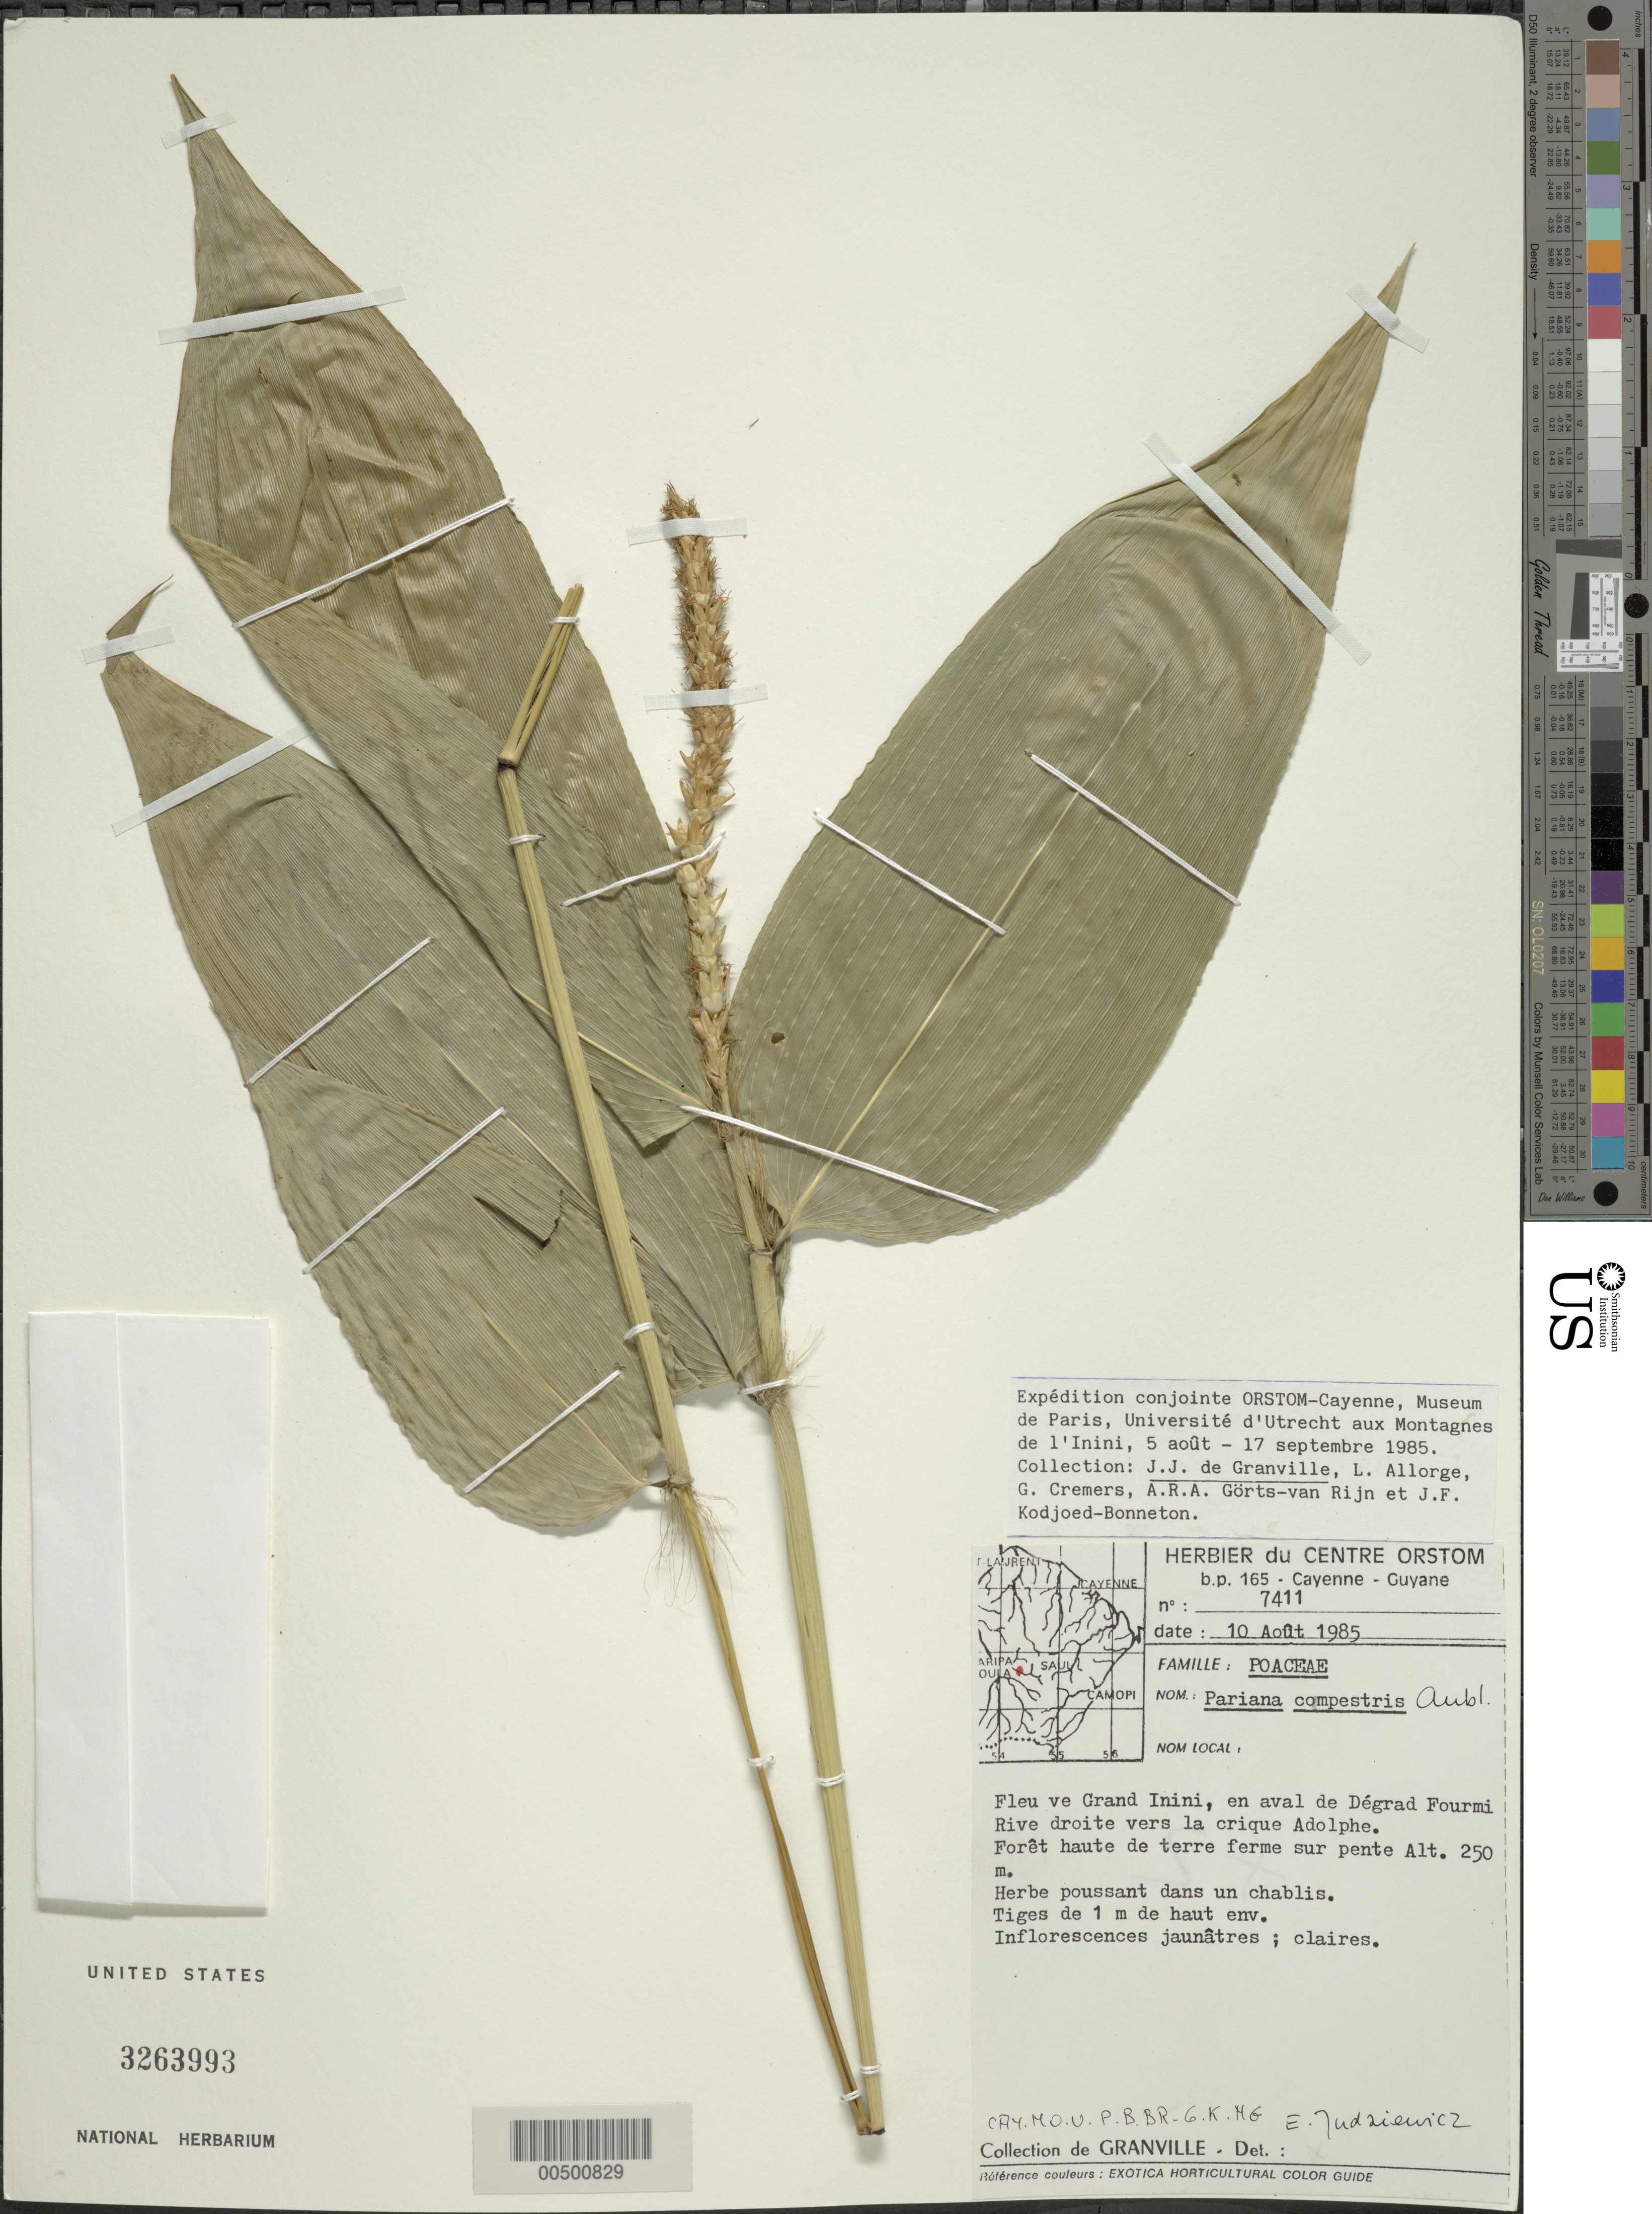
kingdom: Plantae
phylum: Tracheophyta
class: Liliopsida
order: Poales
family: Poaceae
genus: Pariana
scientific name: Pariana campestris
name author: Aubl.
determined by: Judziewicz, E. J.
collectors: J.-J. de Granville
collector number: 7411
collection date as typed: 10 Aug 1985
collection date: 1985-08-10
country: French Guiana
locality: Flueve grand inini, en aval de degrad fourmi rive droite vers la crique adolphe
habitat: Foret haute de terre ferme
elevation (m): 250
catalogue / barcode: US 3263993